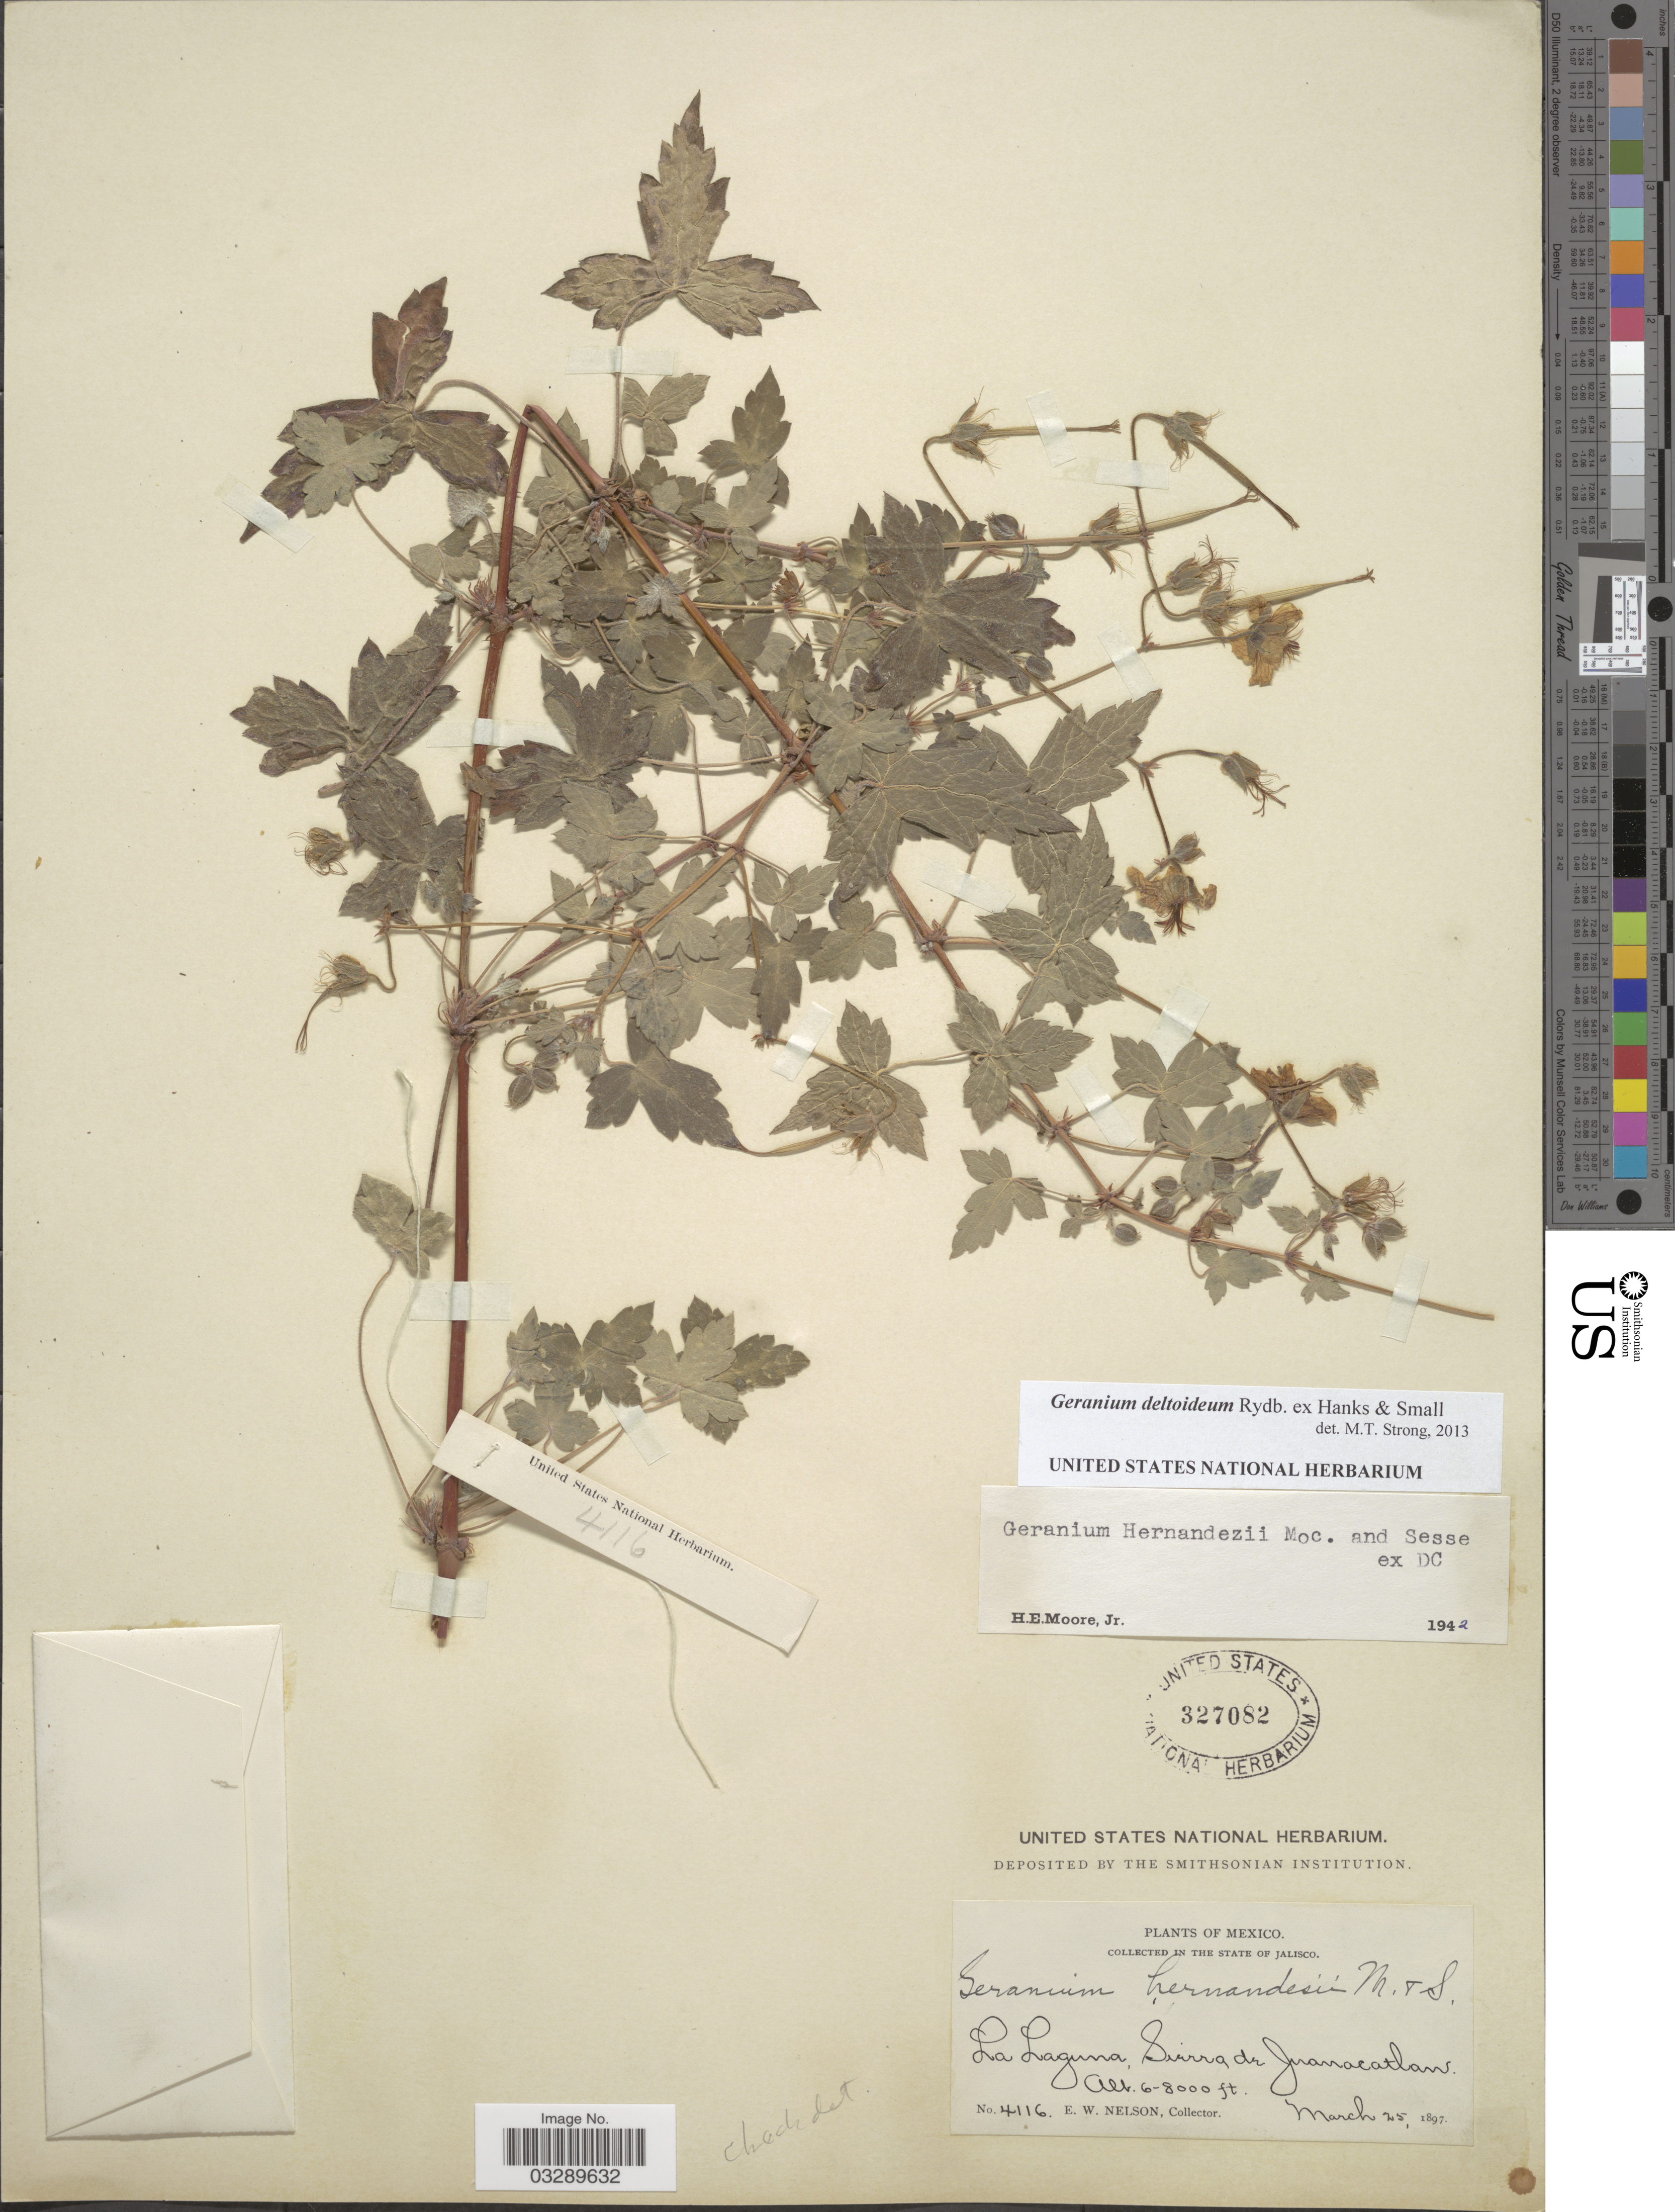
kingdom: Plantae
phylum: Tracheophyta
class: Magnoliopsida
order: Geraniales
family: Geraniaceae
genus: Geranium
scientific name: Geranium deltoideum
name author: Rydb.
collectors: E. W. Nelson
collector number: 4116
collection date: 1897-03-25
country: Mexico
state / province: Jalisco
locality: La Laguna, Sierra de Juanacatlan.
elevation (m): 1829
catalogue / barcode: US 327082